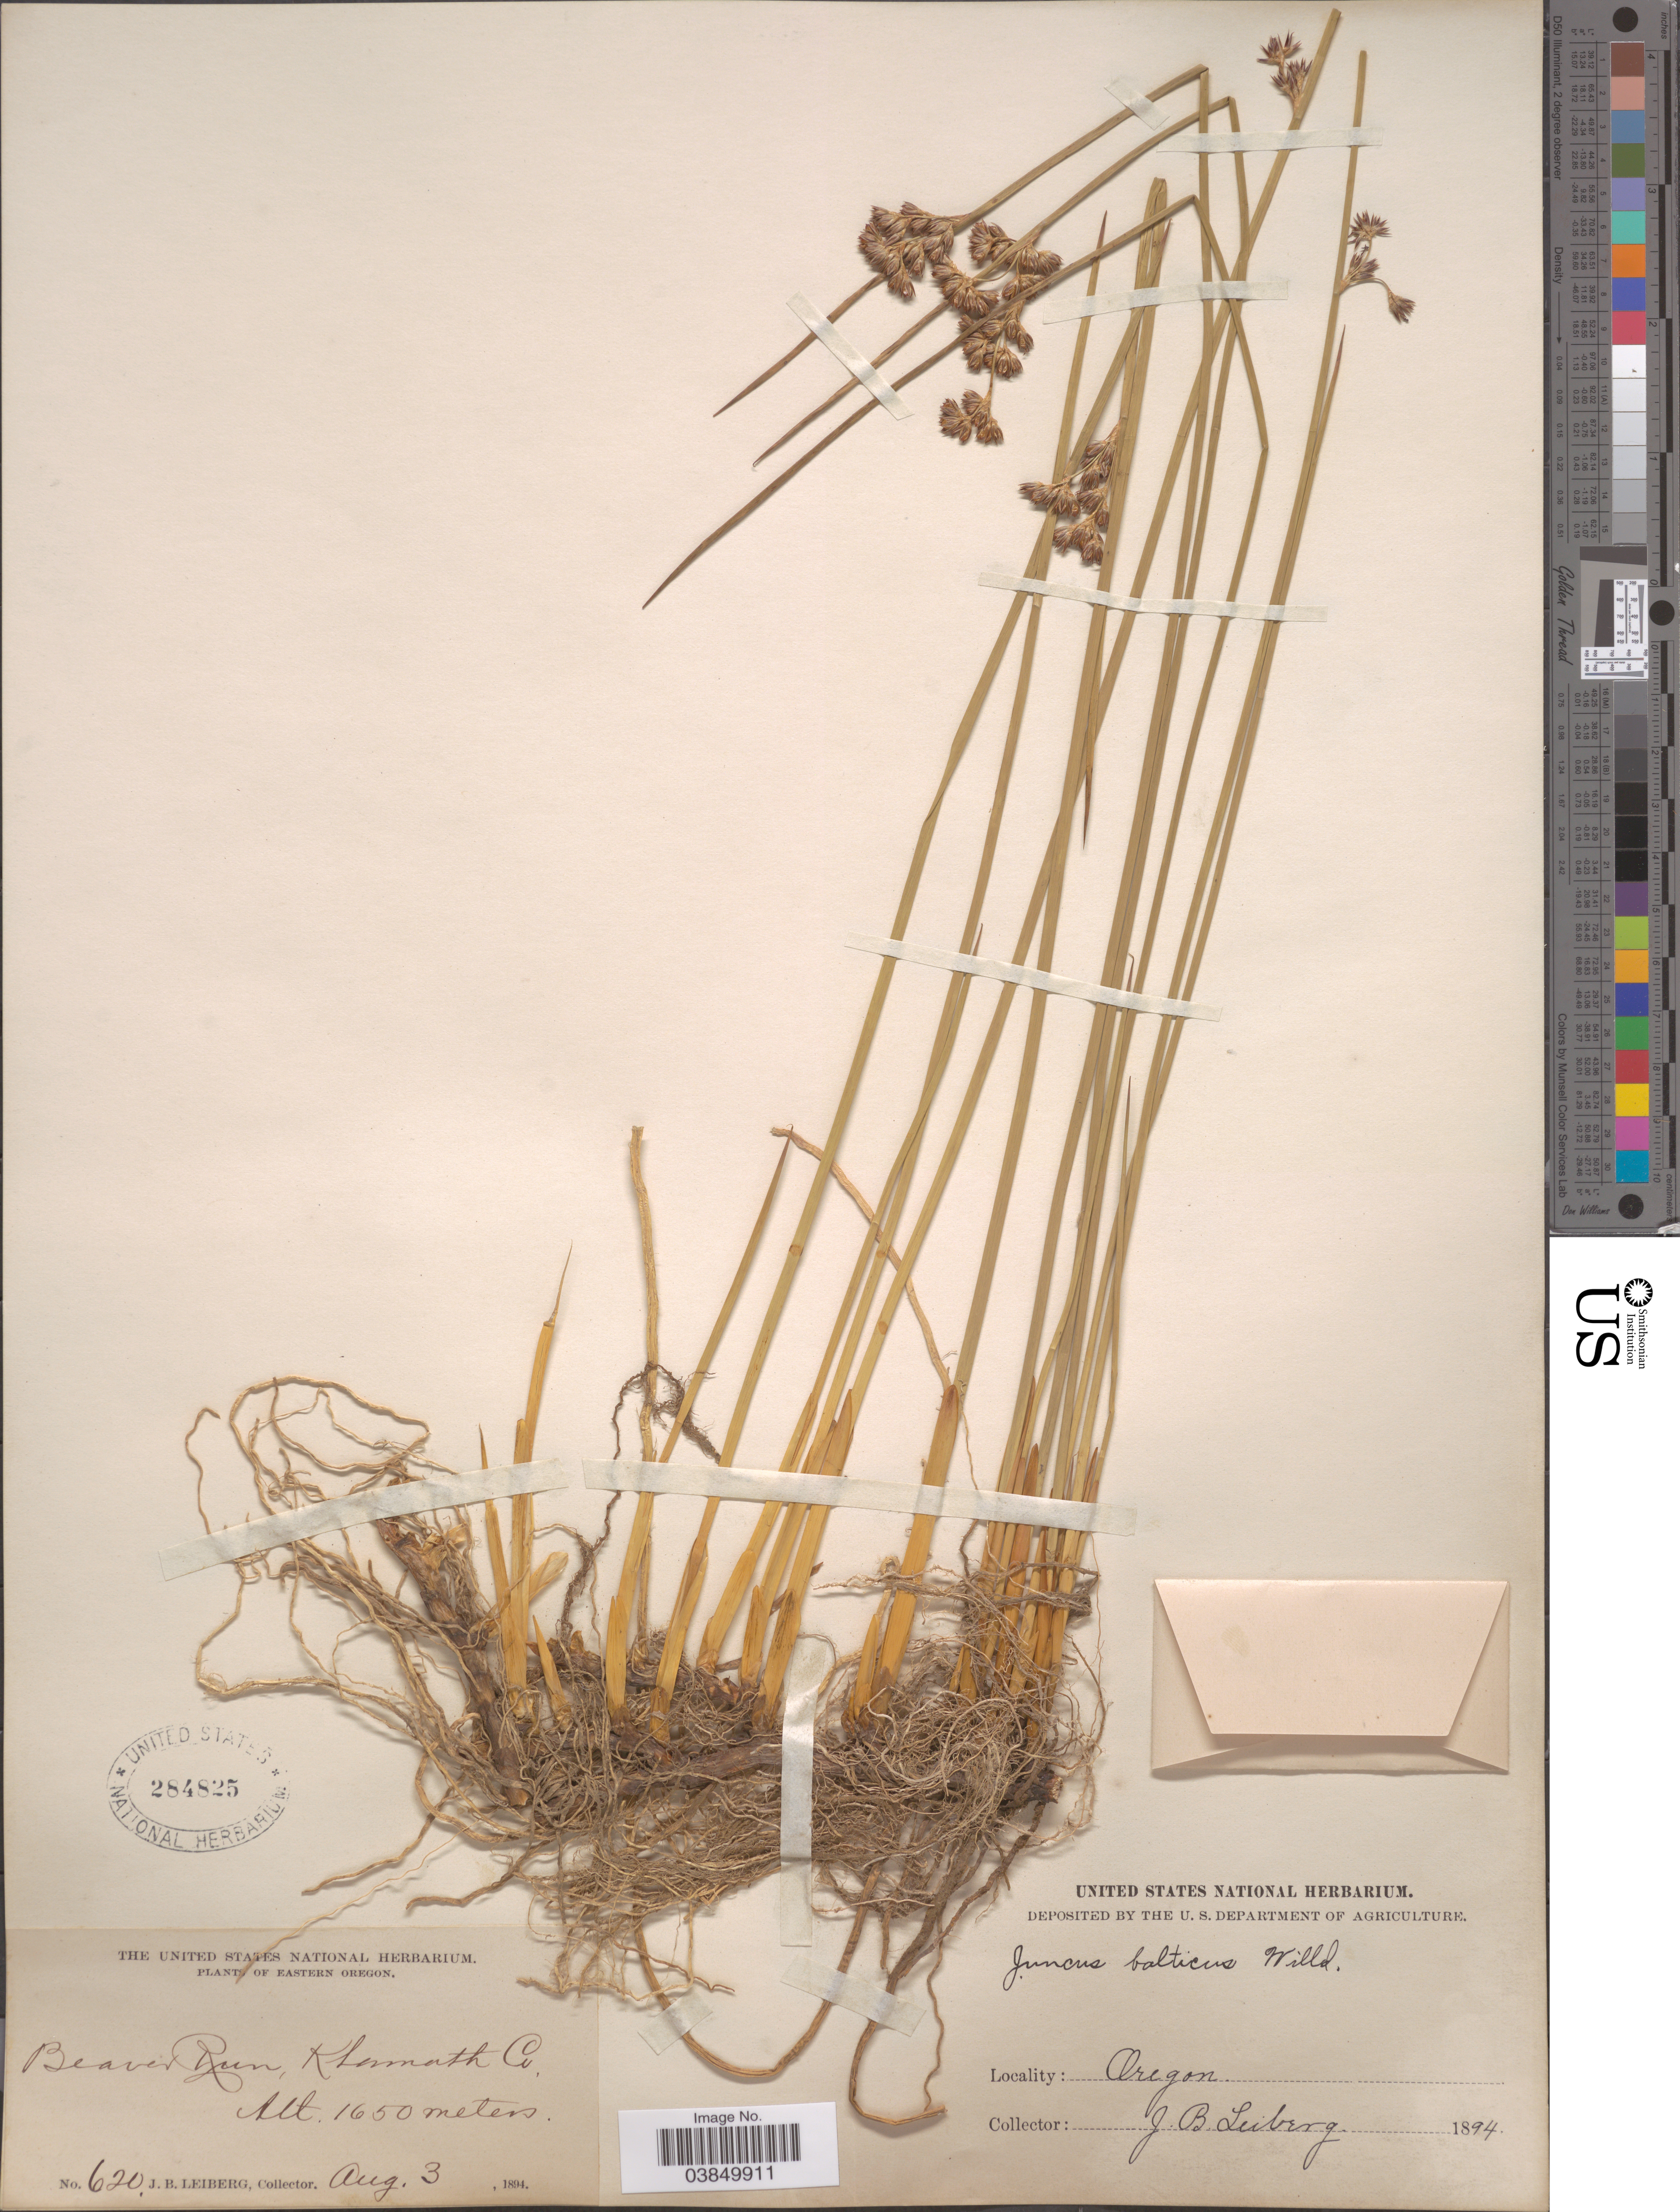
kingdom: Plantae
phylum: Tracheophyta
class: Liliopsida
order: Poales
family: Juncaceae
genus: Juncus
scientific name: Juncus balticus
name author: Willd.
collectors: J. B. Leiberg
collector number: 620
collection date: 1894-08-03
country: United States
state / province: Oregon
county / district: Klamath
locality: Eastern Oregon. Beaver Run, Klamath Co.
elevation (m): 1650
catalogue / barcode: US 284825